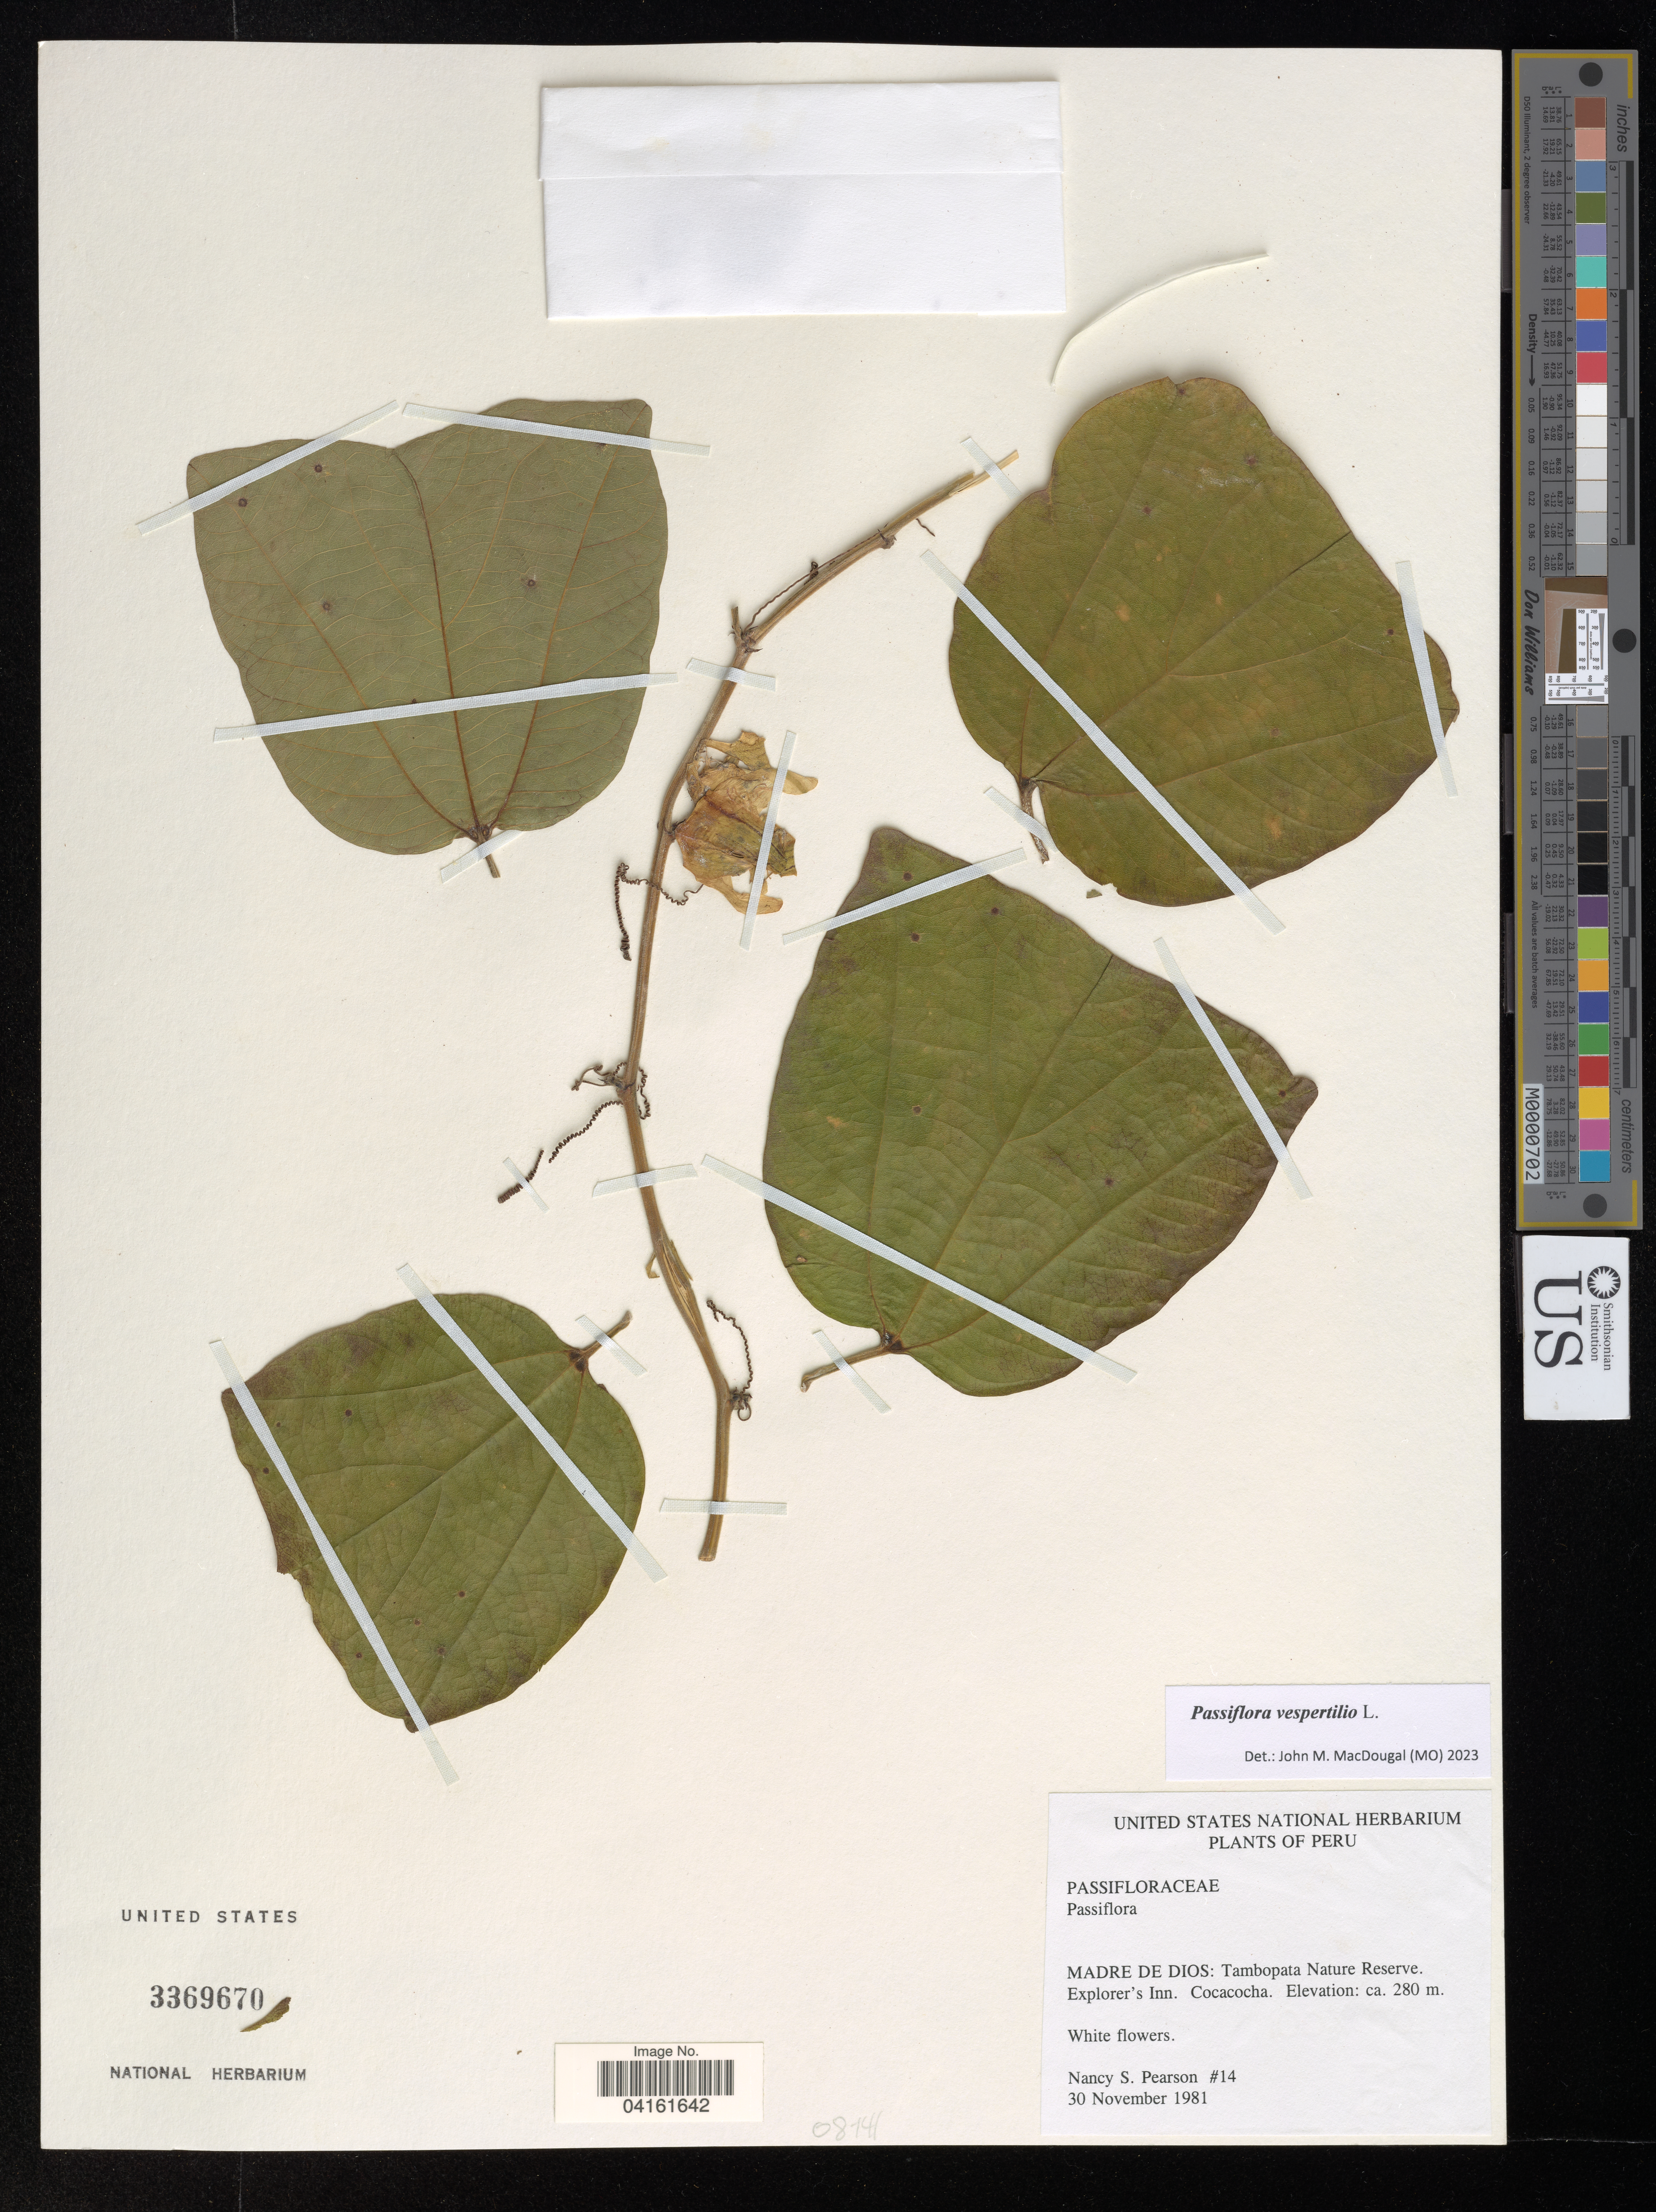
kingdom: Plantae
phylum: Tracheophyta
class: Magnoliopsida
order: Malpighiales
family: Passifloraceae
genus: Passiflora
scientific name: Passiflora vespertilio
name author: L.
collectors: N. S. Pearson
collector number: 14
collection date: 1981-11-30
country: Peru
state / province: Madre de Dios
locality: Tambopata Nature Reserve. Explorer's Inn. Cocacocha.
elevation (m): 280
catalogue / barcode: US 3369670